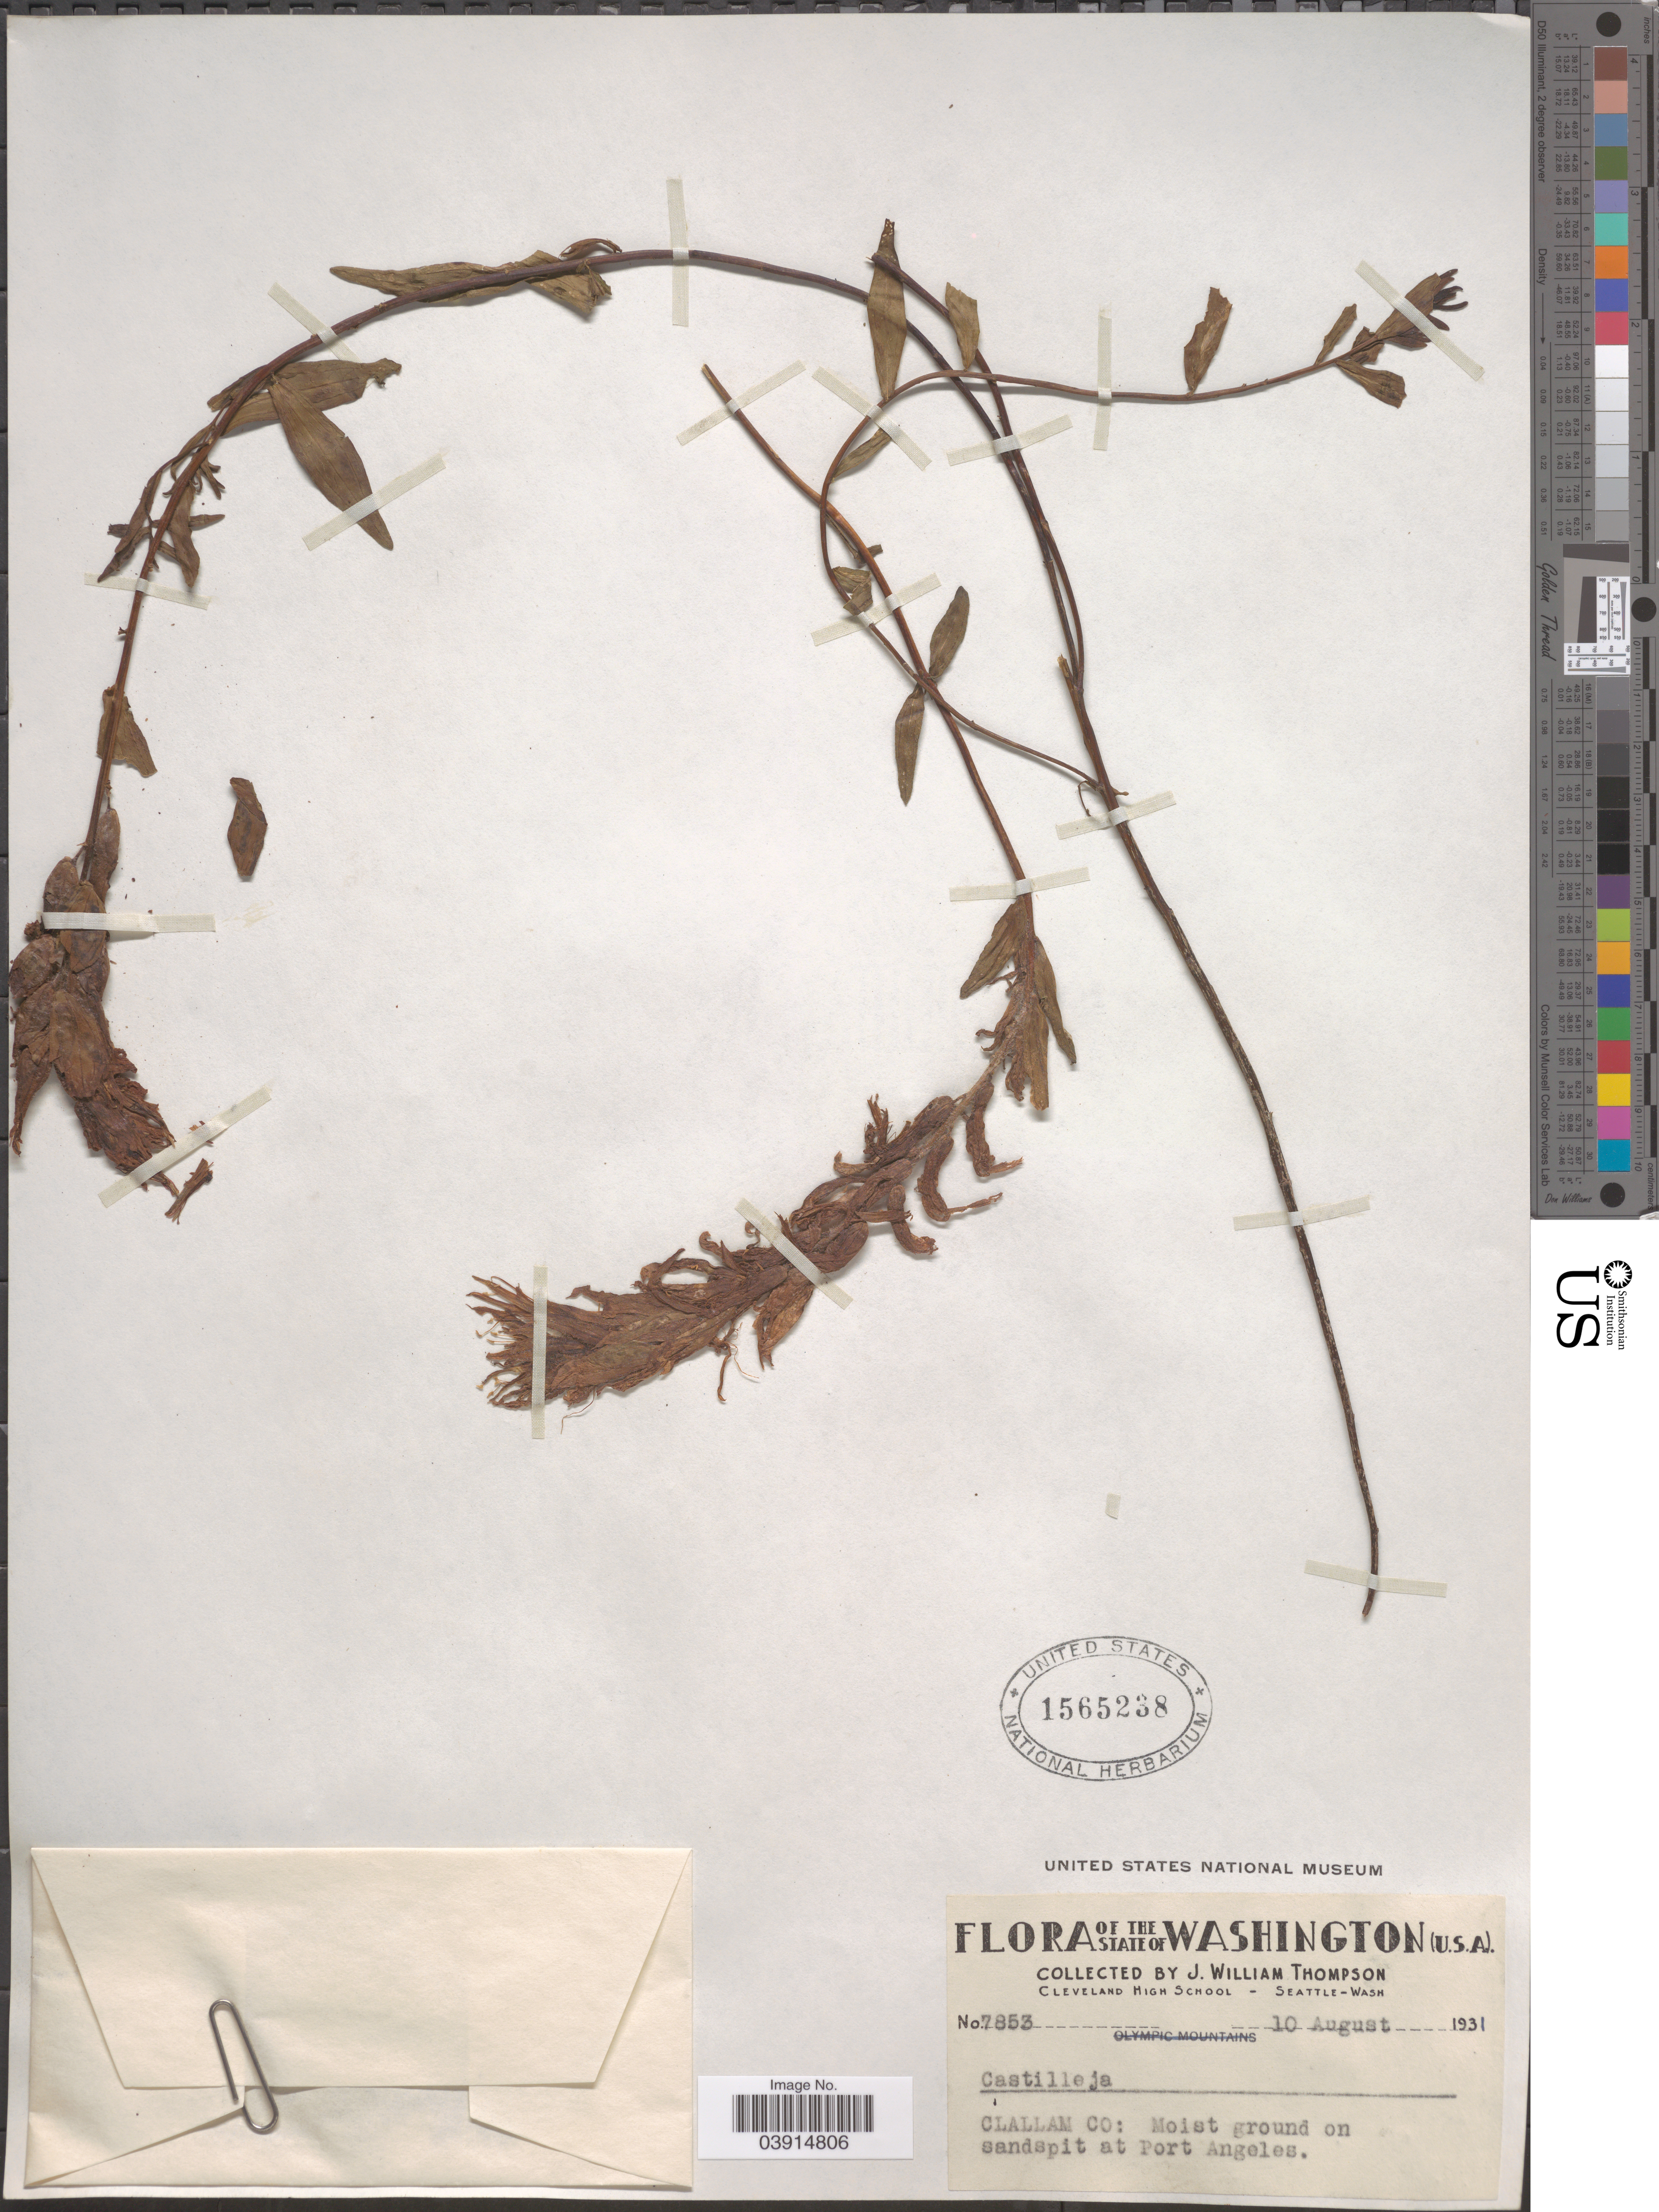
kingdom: Plantae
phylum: Tracheophyta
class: Magnoliopsida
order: Lamiales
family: Orobanchaceae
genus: Castilleja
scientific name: Castilleja sp.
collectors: J. W. Thompson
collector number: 7853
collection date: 1931-08-10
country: United States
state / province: Washington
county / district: Clallam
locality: Clallam Co: Moist ground on sandspit at Port Angeles.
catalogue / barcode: US 1565238